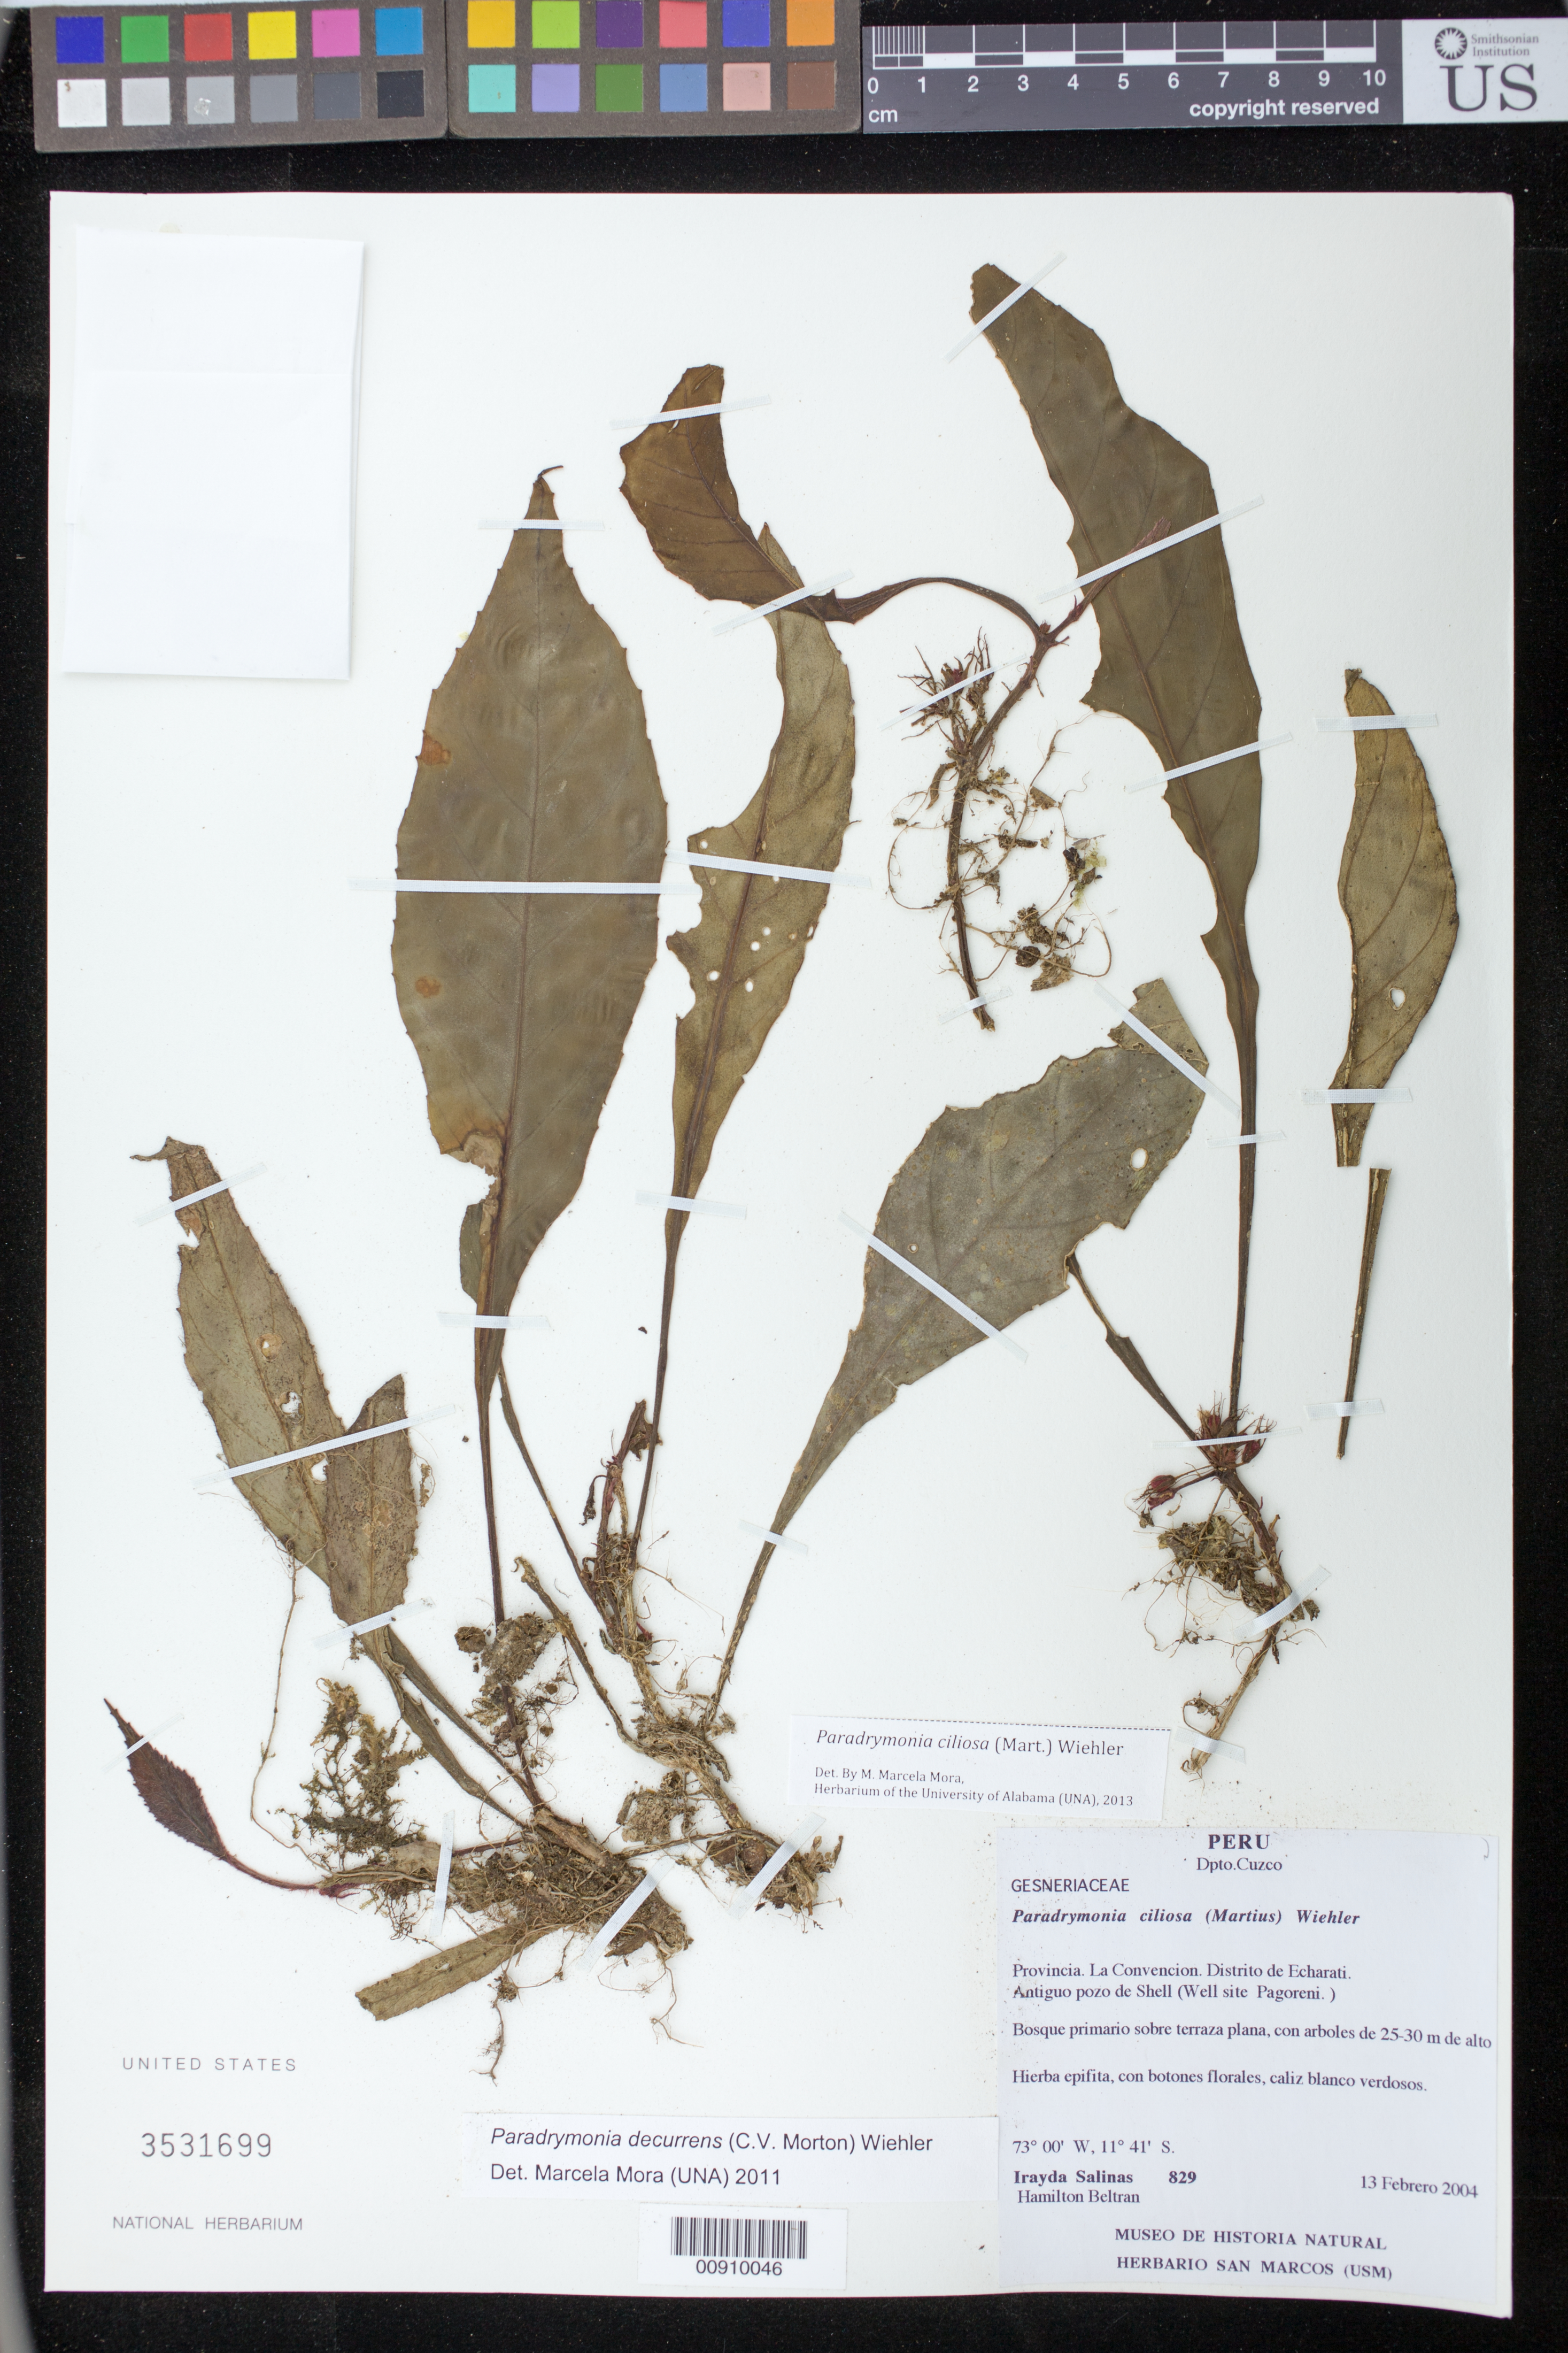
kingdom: Plantae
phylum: Tracheophyta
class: Magnoliopsida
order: Lamiales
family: Gesneriaceae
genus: Paradrymonia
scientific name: Paradrymonia ciliosa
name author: (Mart.) Wiehler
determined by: Mora, M. Marcela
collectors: I. Salinas & H. Beltran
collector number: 829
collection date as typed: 13 Feb 2004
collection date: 2004-02-13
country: Peru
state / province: Cusco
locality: Prov. La Convencion, Distrito de Echarati. Antiguo pozo de Shell (Well site Pagoreni)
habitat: Bosque primario sobre terraza plana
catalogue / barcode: US 3531699